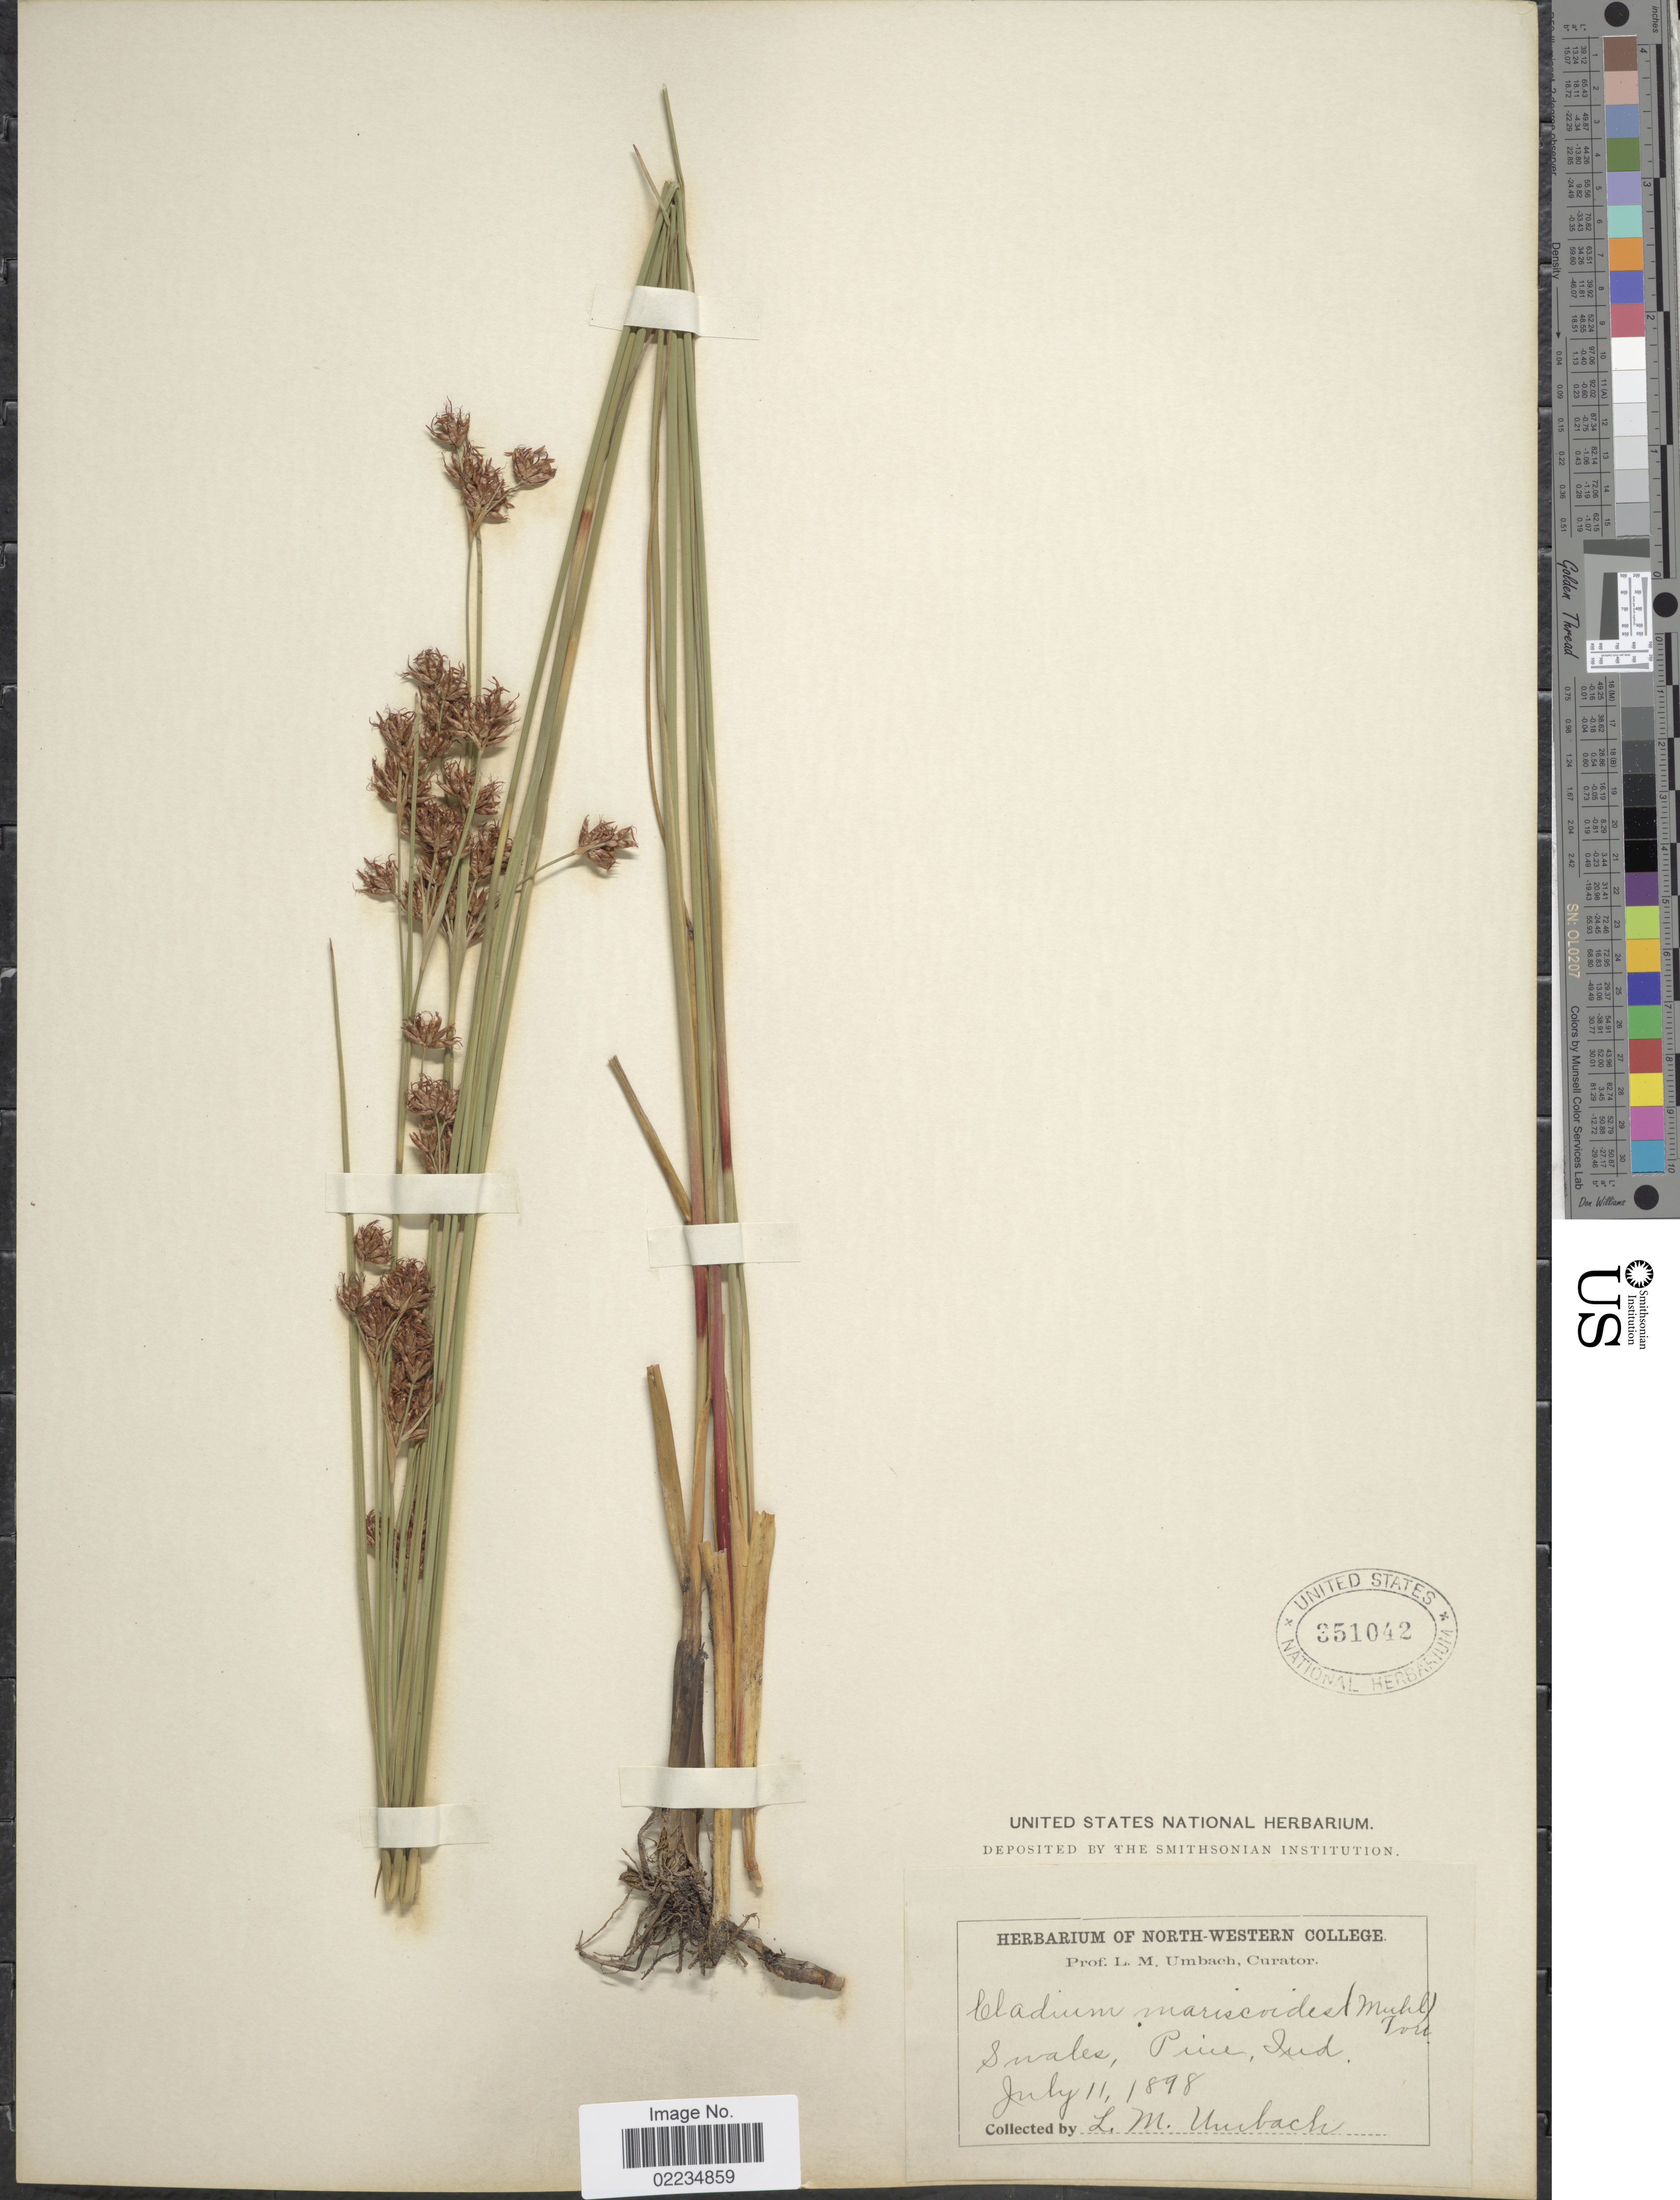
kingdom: Plantae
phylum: Tracheophyta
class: Liliopsida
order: Poales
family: Cyperaceae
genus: Cladium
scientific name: Cladium mariscoides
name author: (Muhl.) Torr.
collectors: L. M. Umbach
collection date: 1898-07-11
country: United States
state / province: Indiana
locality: Swales, Pine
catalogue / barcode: US 351042